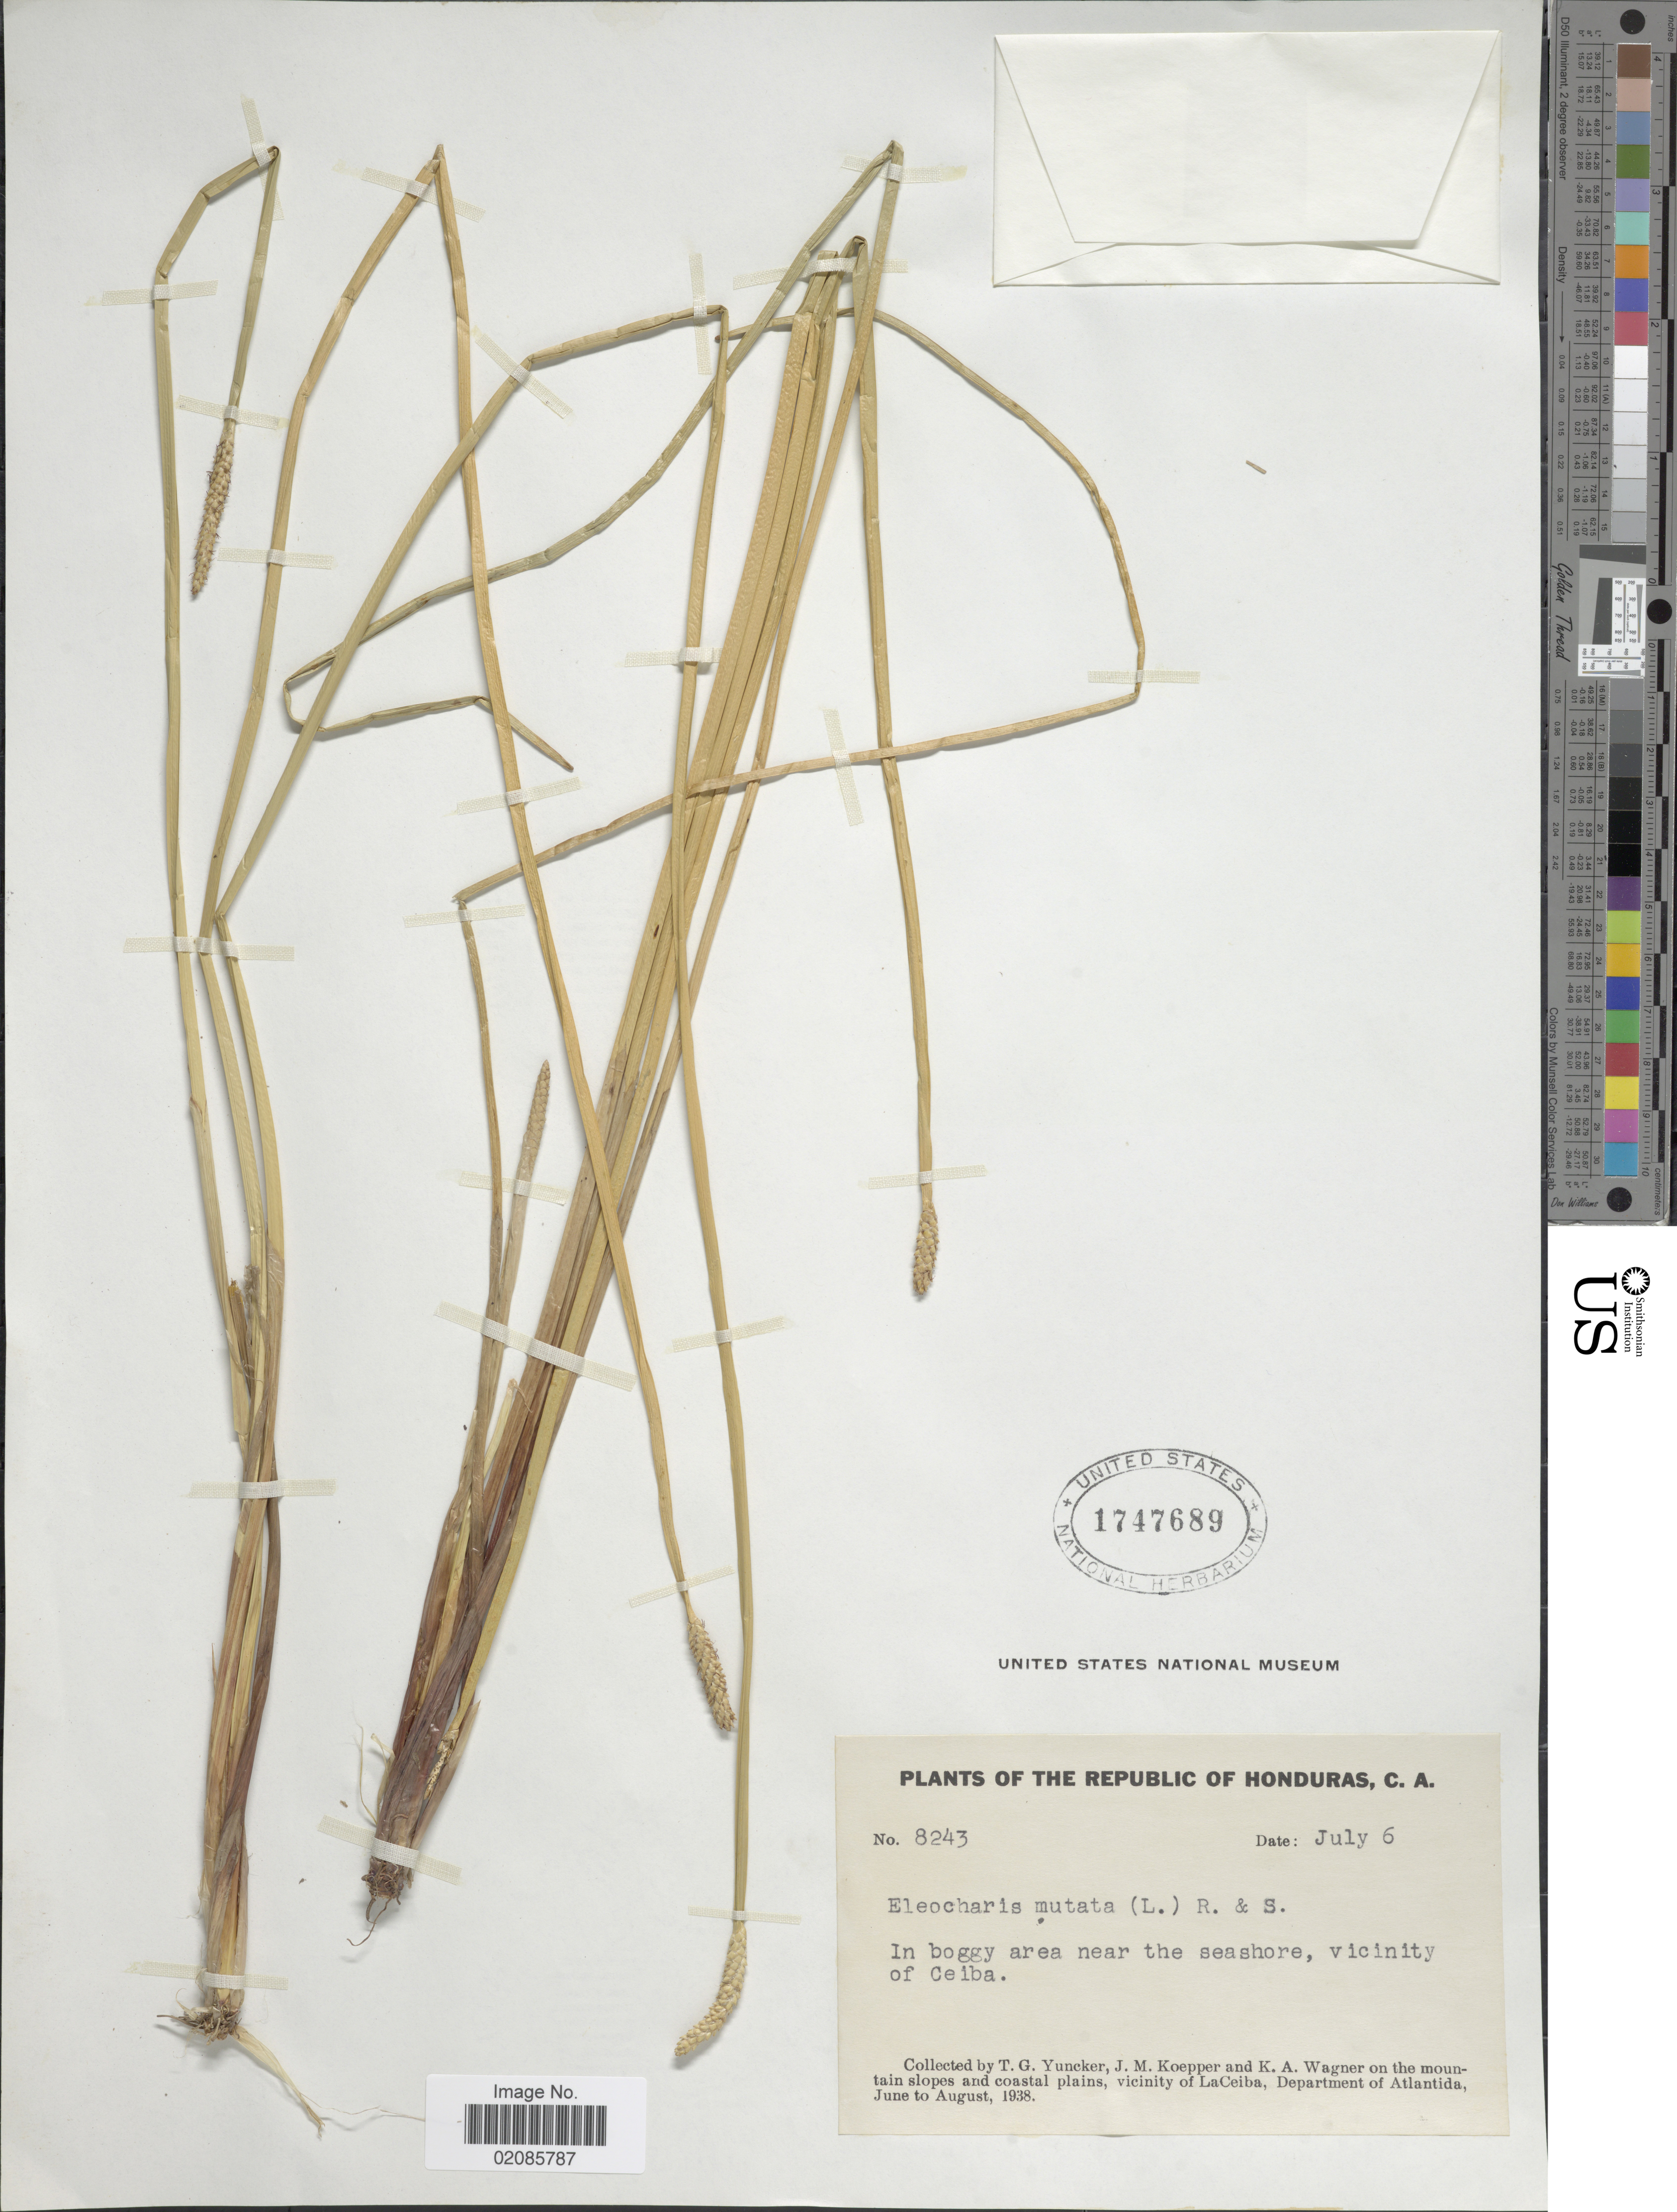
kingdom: Plantae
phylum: Tracheophyta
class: Liliopsida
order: Poales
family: Cyperaceae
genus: Eleocharis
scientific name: Eleocharis mutata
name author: (L.) Roem. & Schult.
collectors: T. G. Yuncker, J. M. Koepper & K. A. Wagner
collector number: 8243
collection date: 1938-07-06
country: Puerto Rico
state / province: Ceiba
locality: In boggy area near the seashore, vicinity of Ceiba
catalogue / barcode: US 1747689